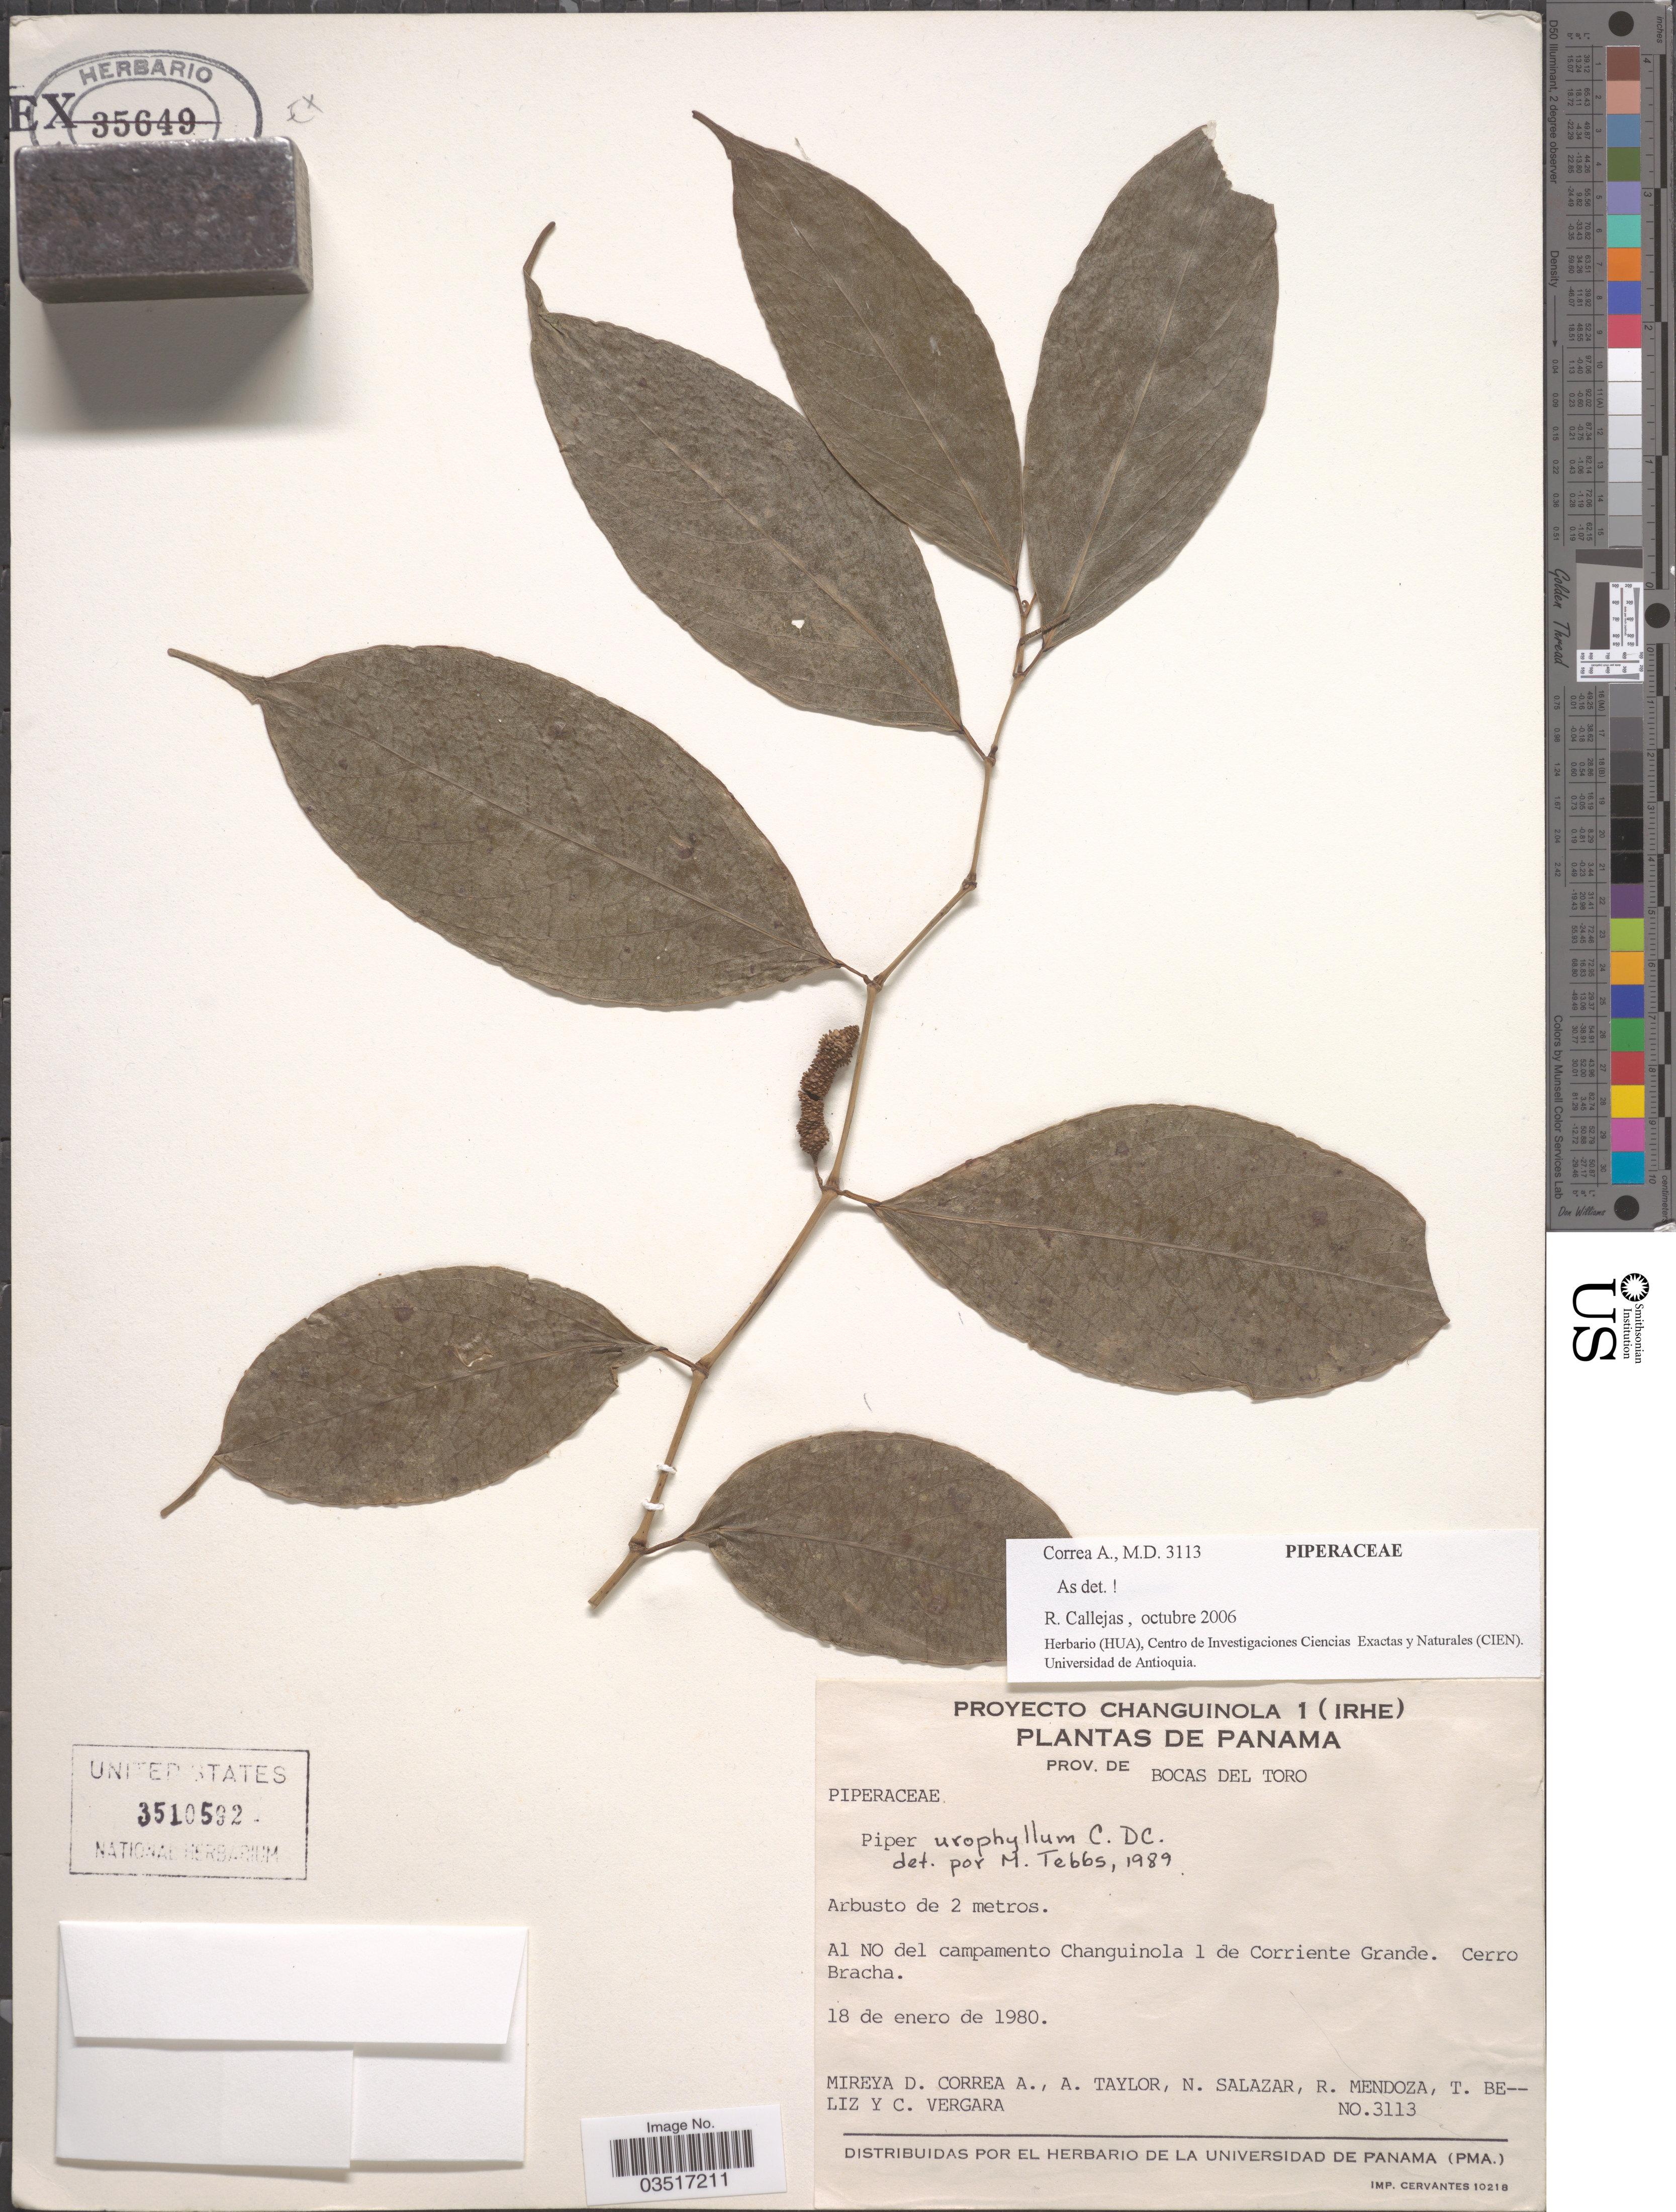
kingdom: Plantae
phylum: Tracheophyta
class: Magnoliopsida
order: Piperales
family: Piperaceae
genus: Piper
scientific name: Piper urophyllum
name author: DC.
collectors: M. D. Corrêa-A., A. Taylor, N. Salazar, R. Mendoza & et al.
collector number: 3113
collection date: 1980-01-18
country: Panama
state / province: Bocas del Toro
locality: Al NO del campamento Changuinola 1 de Corriente Grande. Cerro Bracha.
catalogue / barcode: US 3510592